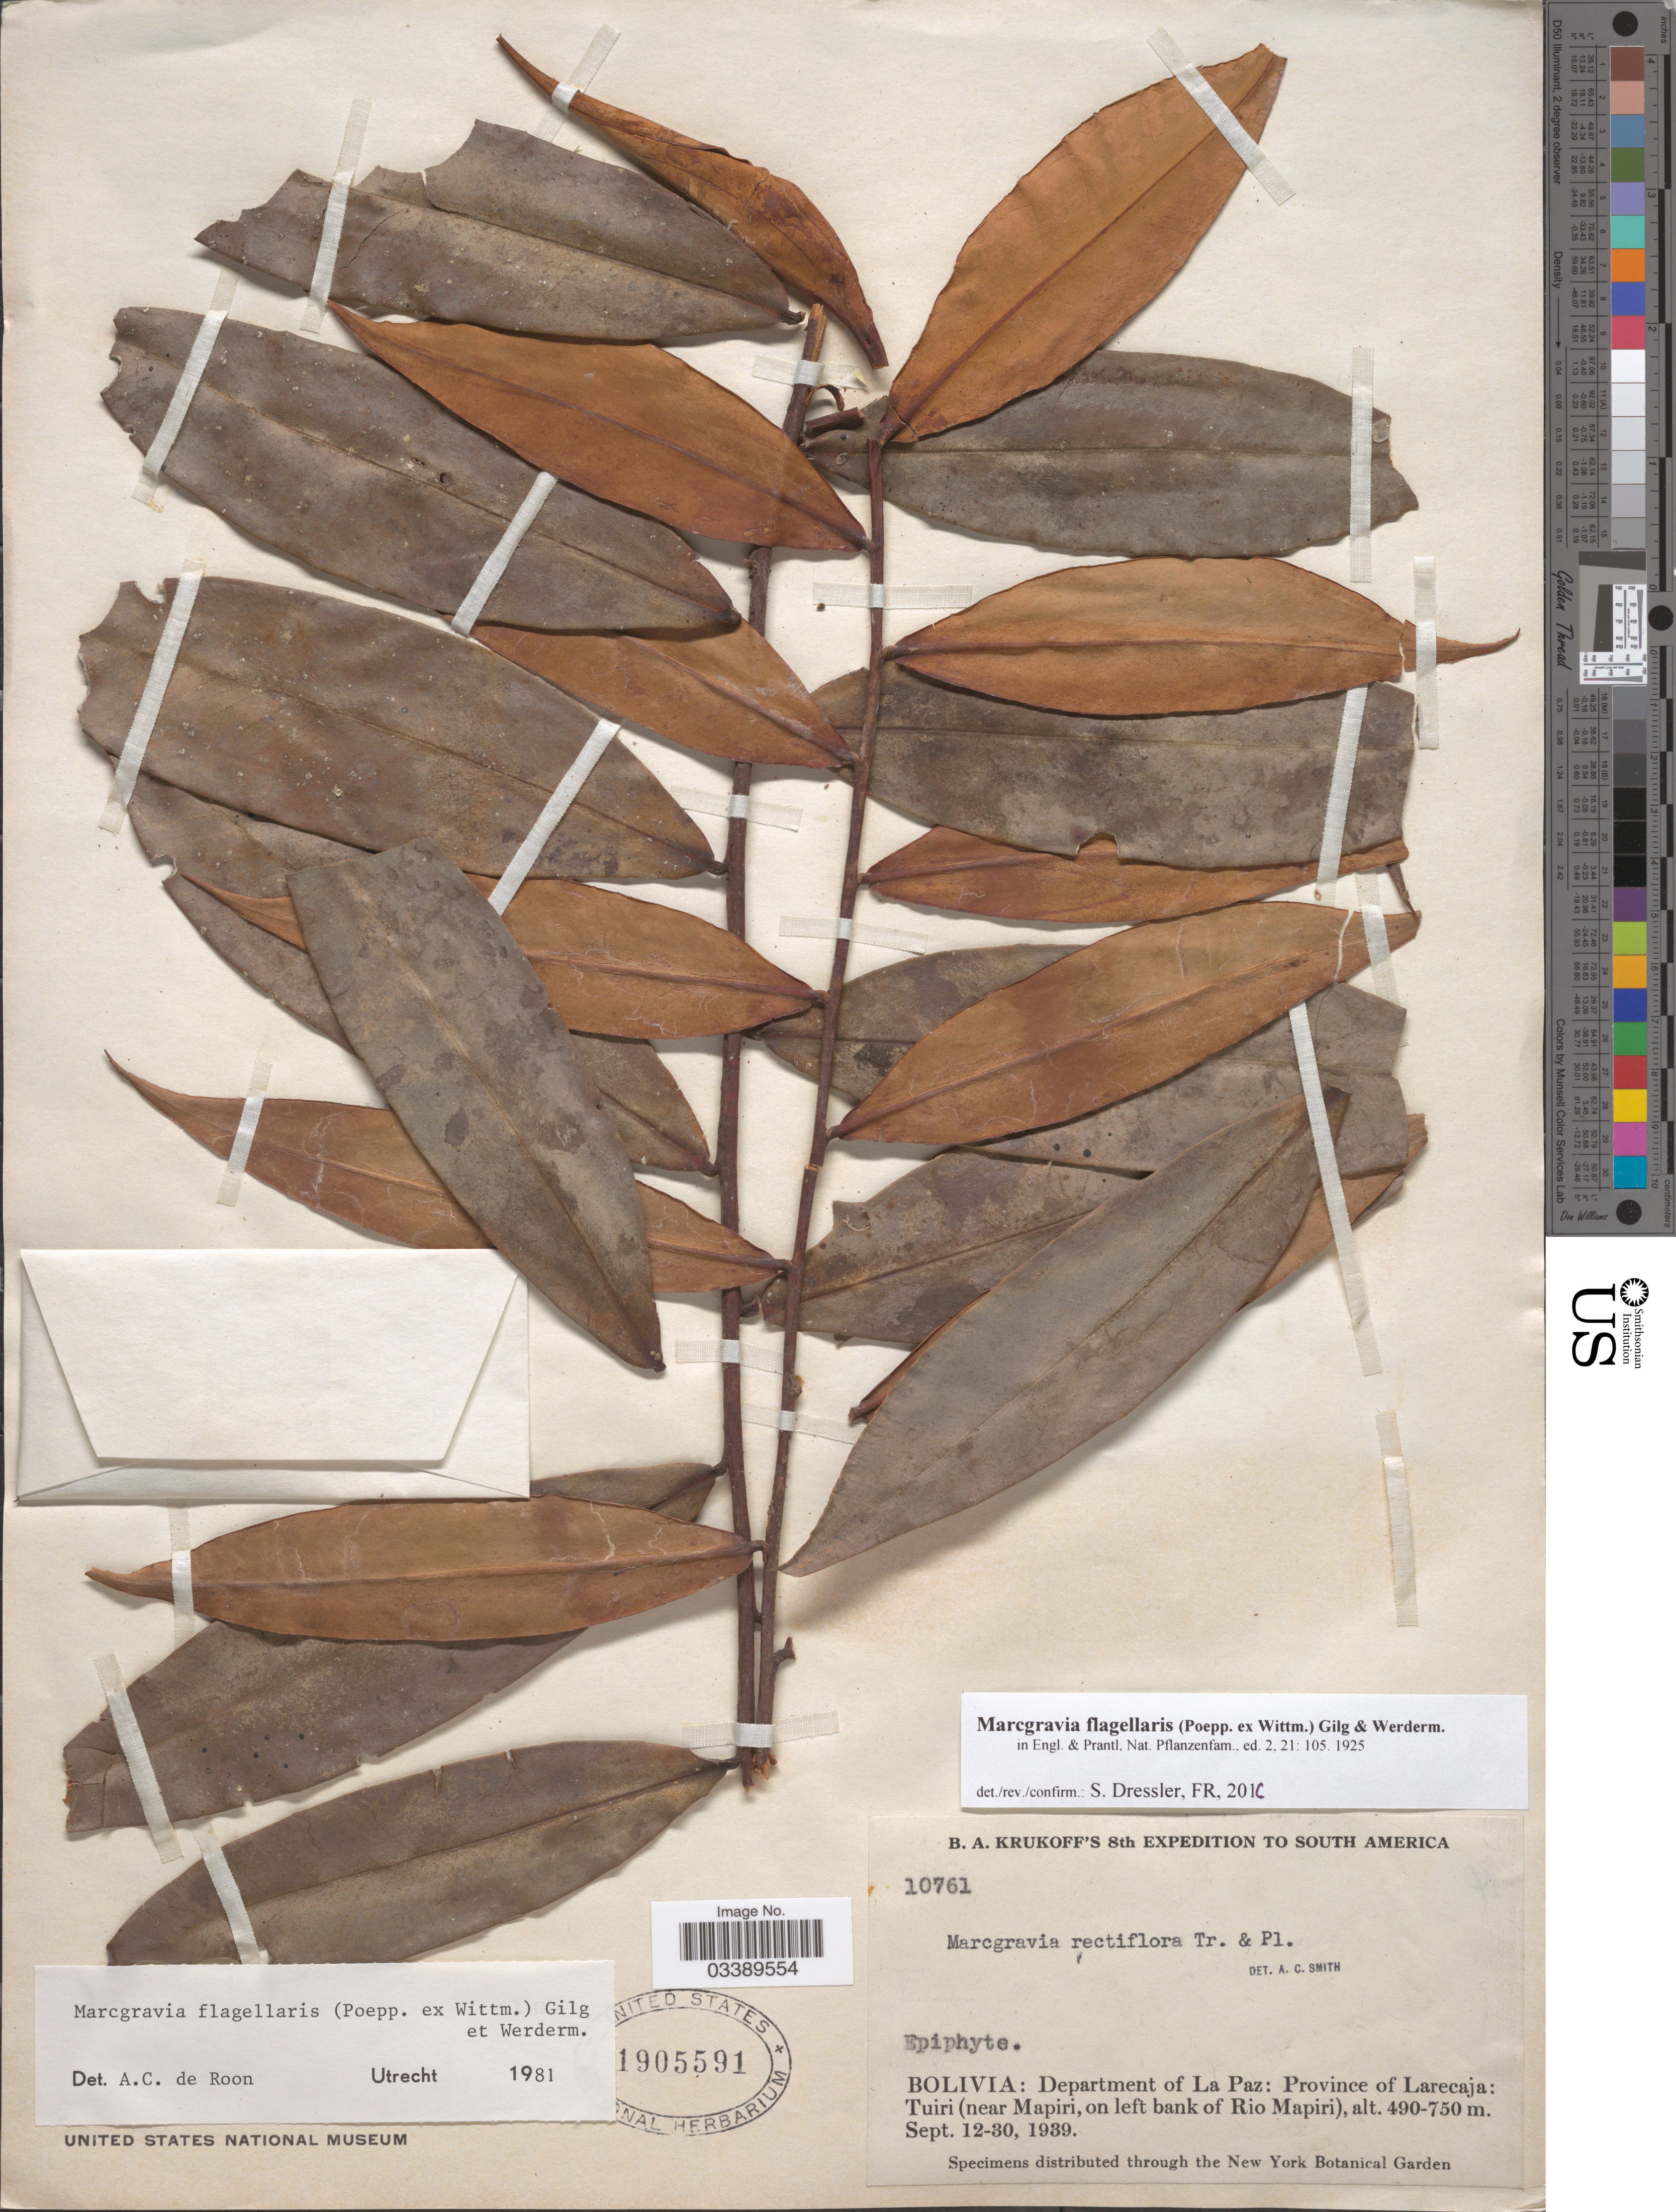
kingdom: Plantae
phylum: Tracheophyta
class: Magnoliopsida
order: Ericales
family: Marcgraviaceae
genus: Marcgravia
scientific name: Marcgravia flagellaris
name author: (Poepp. ex Wittm.) Poepp. ex Gilg & Werderm.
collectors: B. A. Krukoff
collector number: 10761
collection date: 1939-09-12/1939-09-30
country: Bolivia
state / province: La Paz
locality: Department of La Paz: Province of Larecaja: Tuiri (near Mapiri, on left bank of Rio Mapiri).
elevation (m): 490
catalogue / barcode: US 1905591